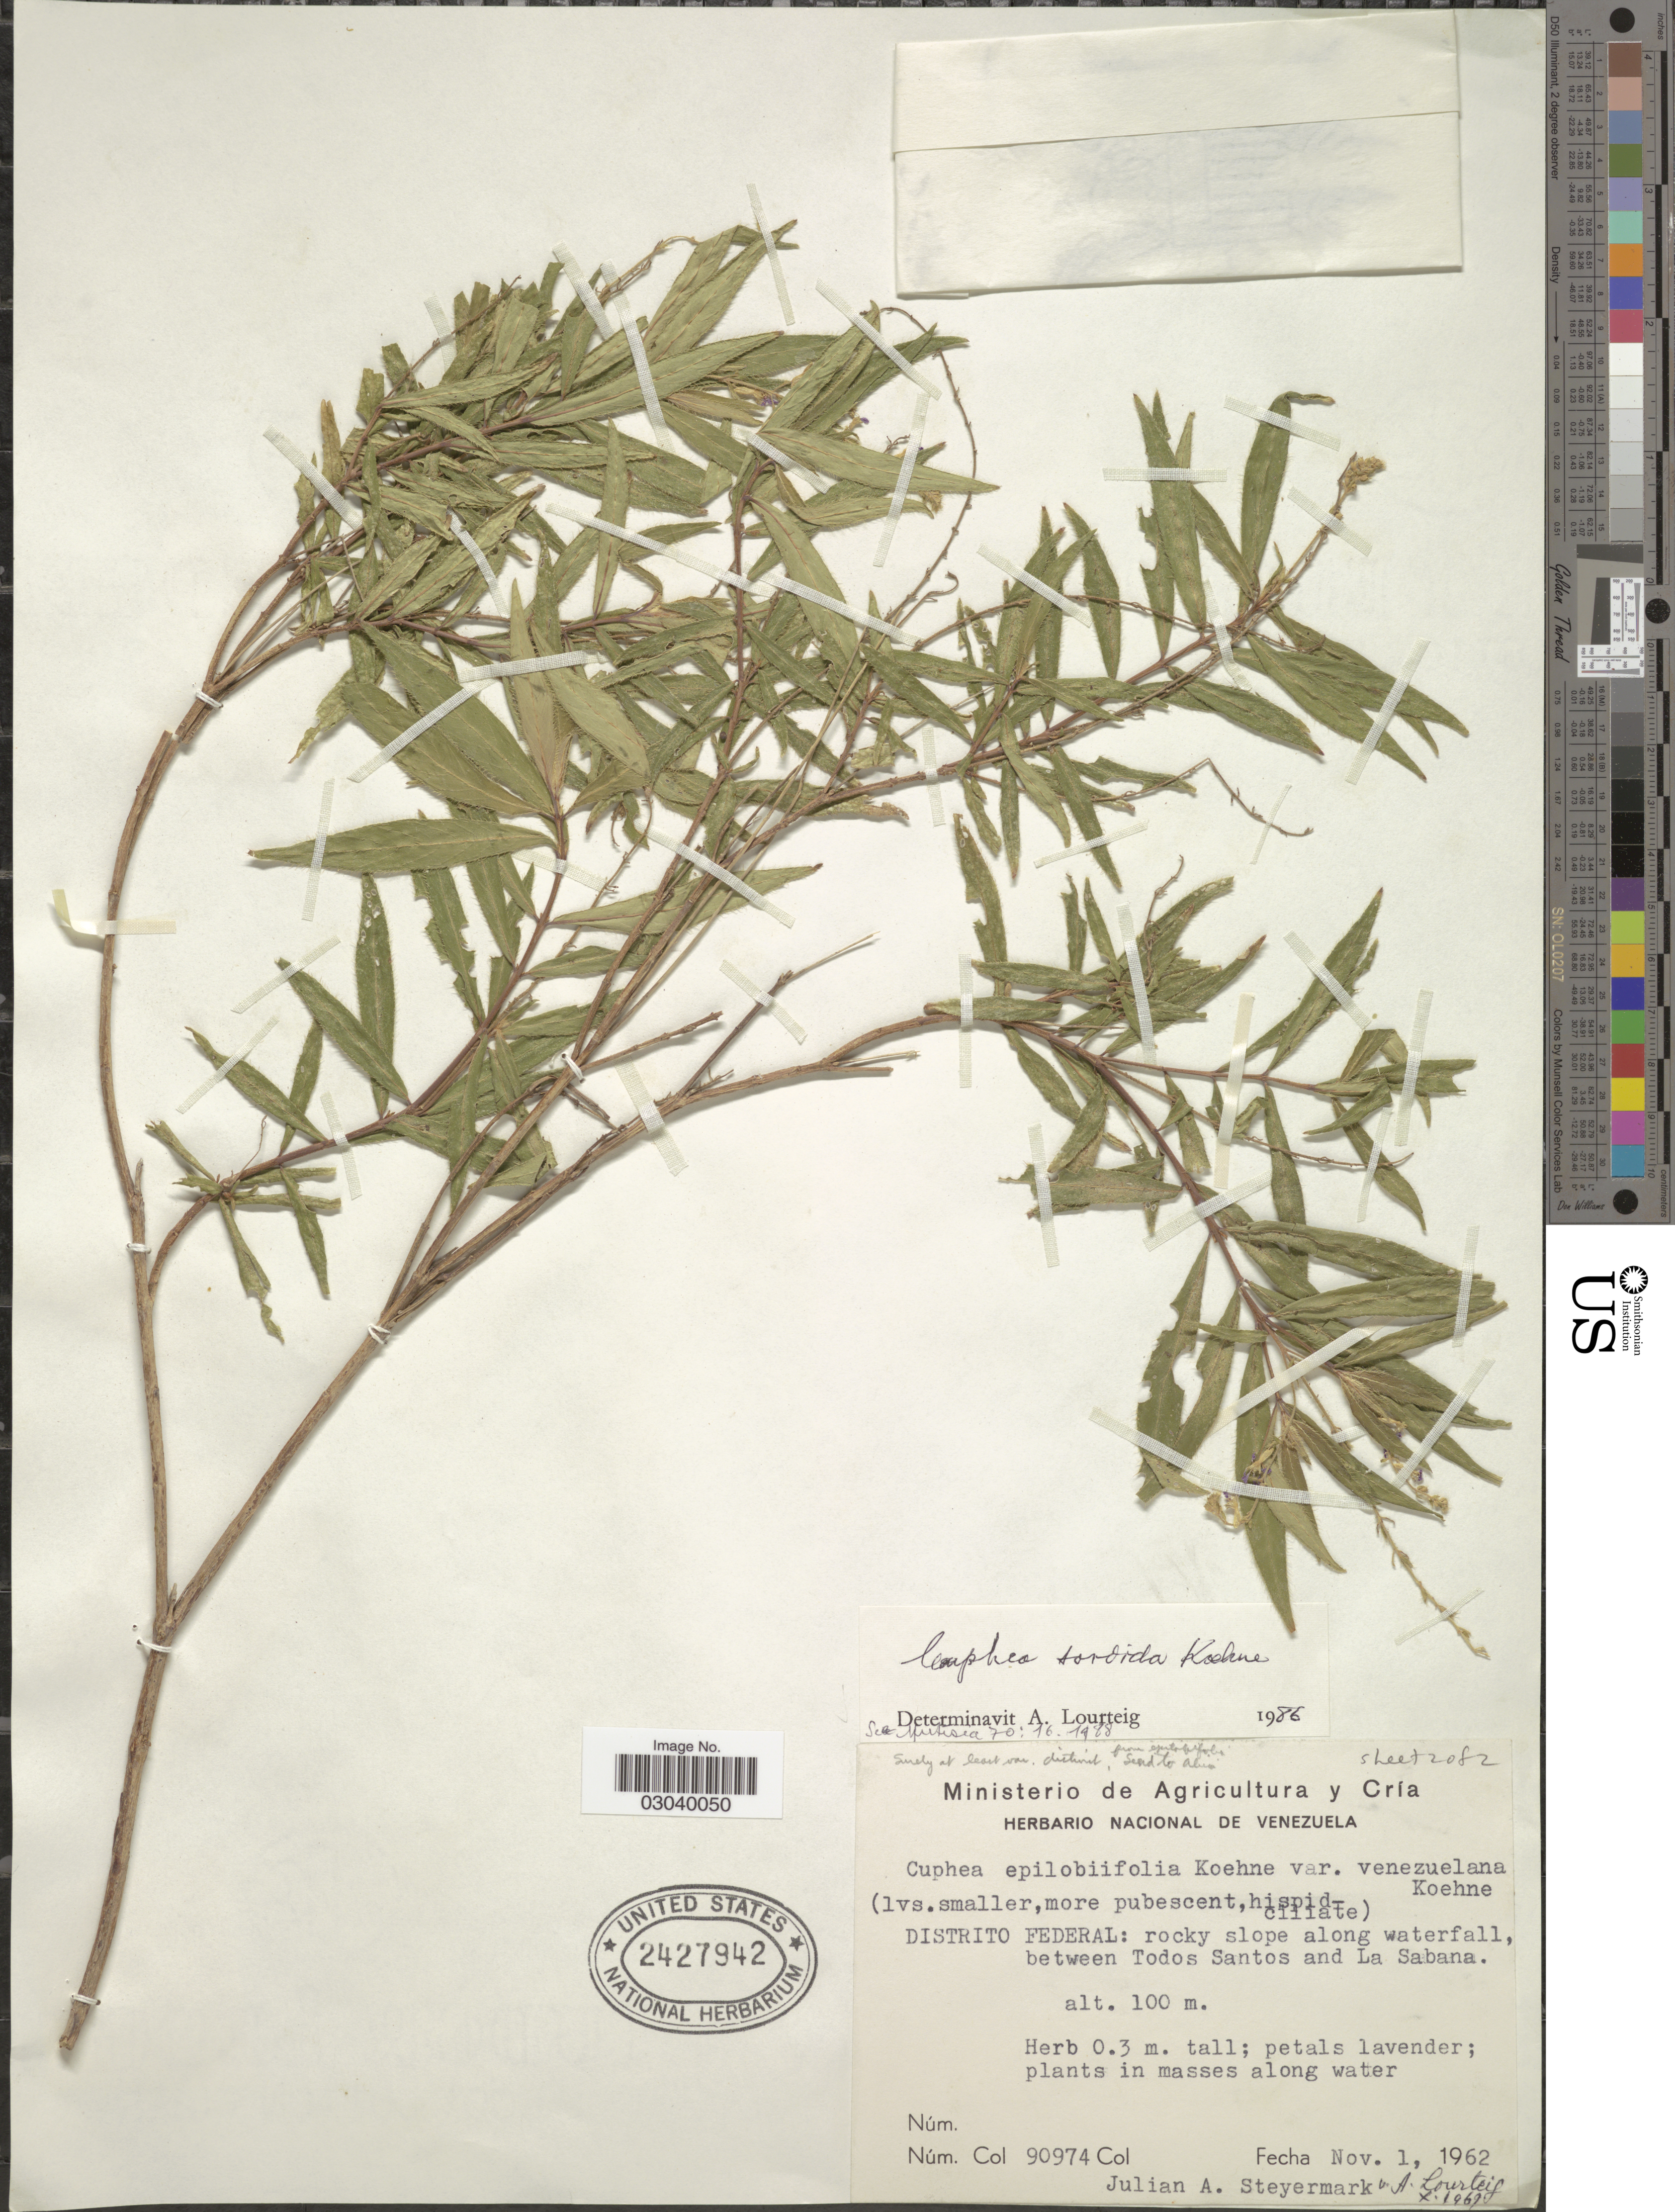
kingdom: Plantae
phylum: Tracheophyta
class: Magnoliopsida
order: Myrtales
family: Lythraceae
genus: Cuphea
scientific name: Cuphea sordida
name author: Koehne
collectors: J. Steyermark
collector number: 90974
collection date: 1962-11-01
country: Venezuela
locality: Distrito Federal: rocky slope along waterfall, between Todos Santos and La Sabana.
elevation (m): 100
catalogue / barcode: US 2427942